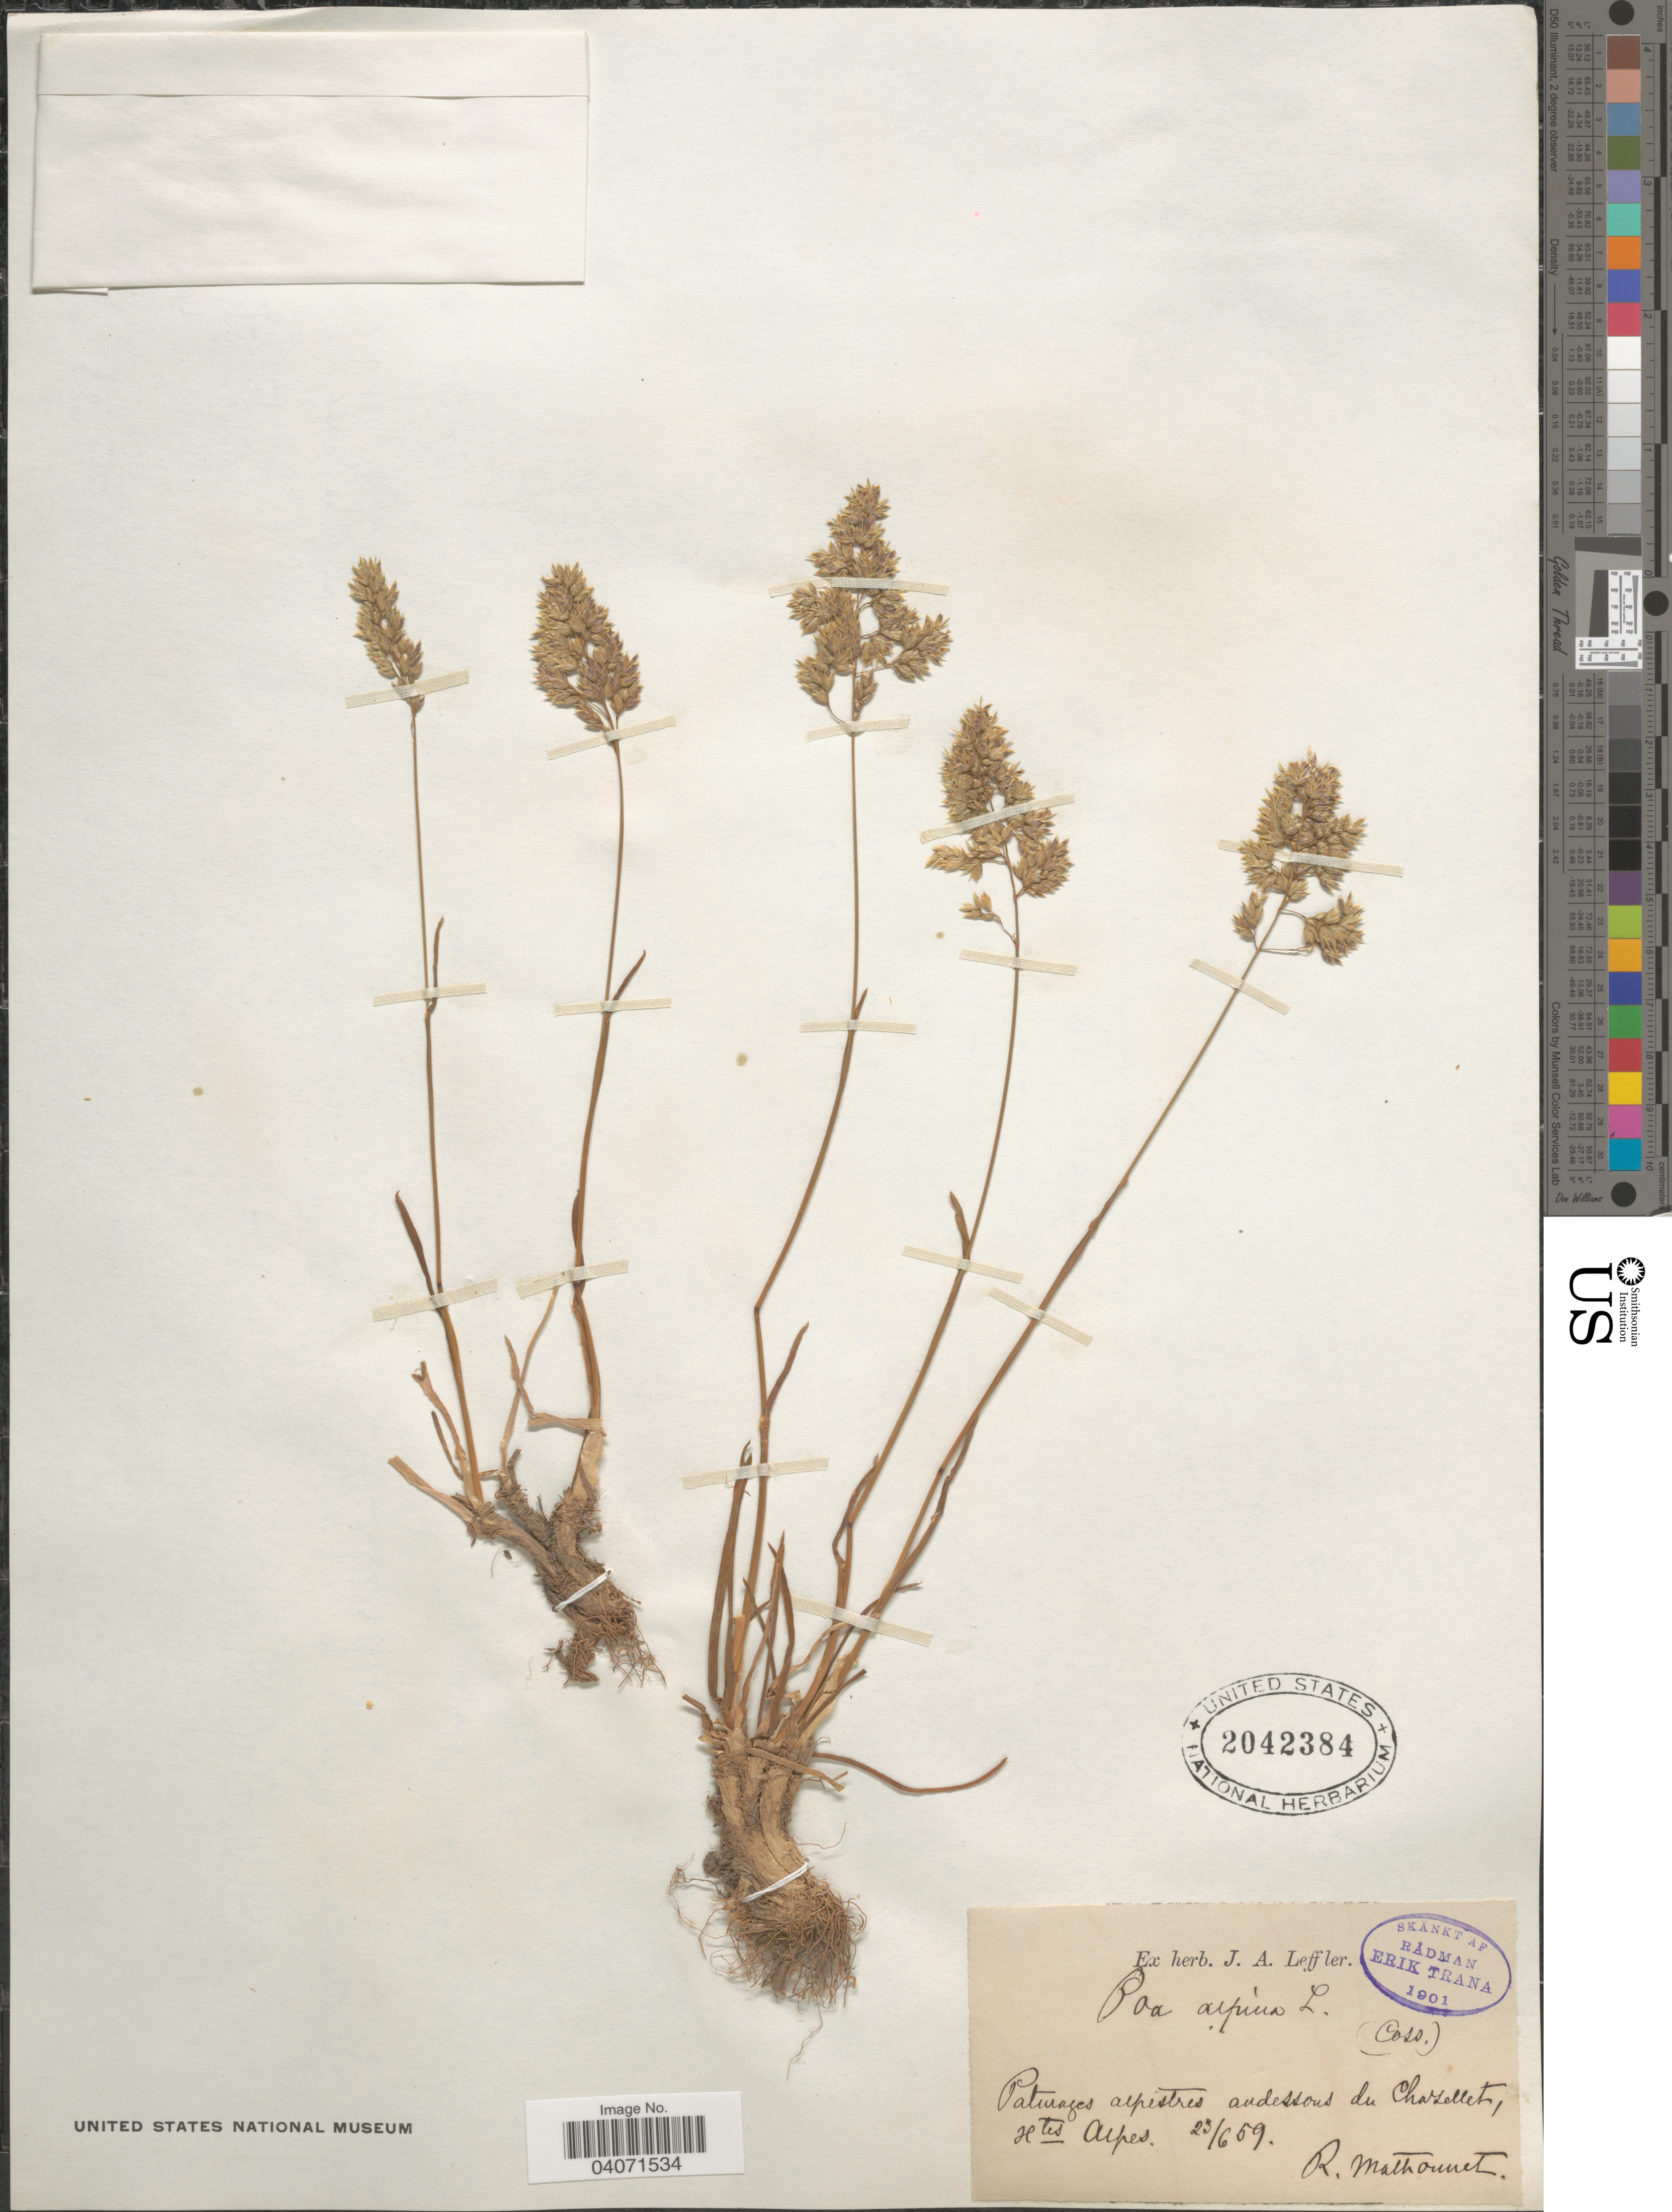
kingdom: Plantae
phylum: Tracheophyta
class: Liliopsida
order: Poales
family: Poaceae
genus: Poa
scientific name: Poa alpina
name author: L.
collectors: R. Mathonnet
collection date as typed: Transcribed d/m/y: 23/6/59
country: France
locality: Paturages alpestres audessus du Chazellet, Htes Alpes.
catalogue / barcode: US 2042384